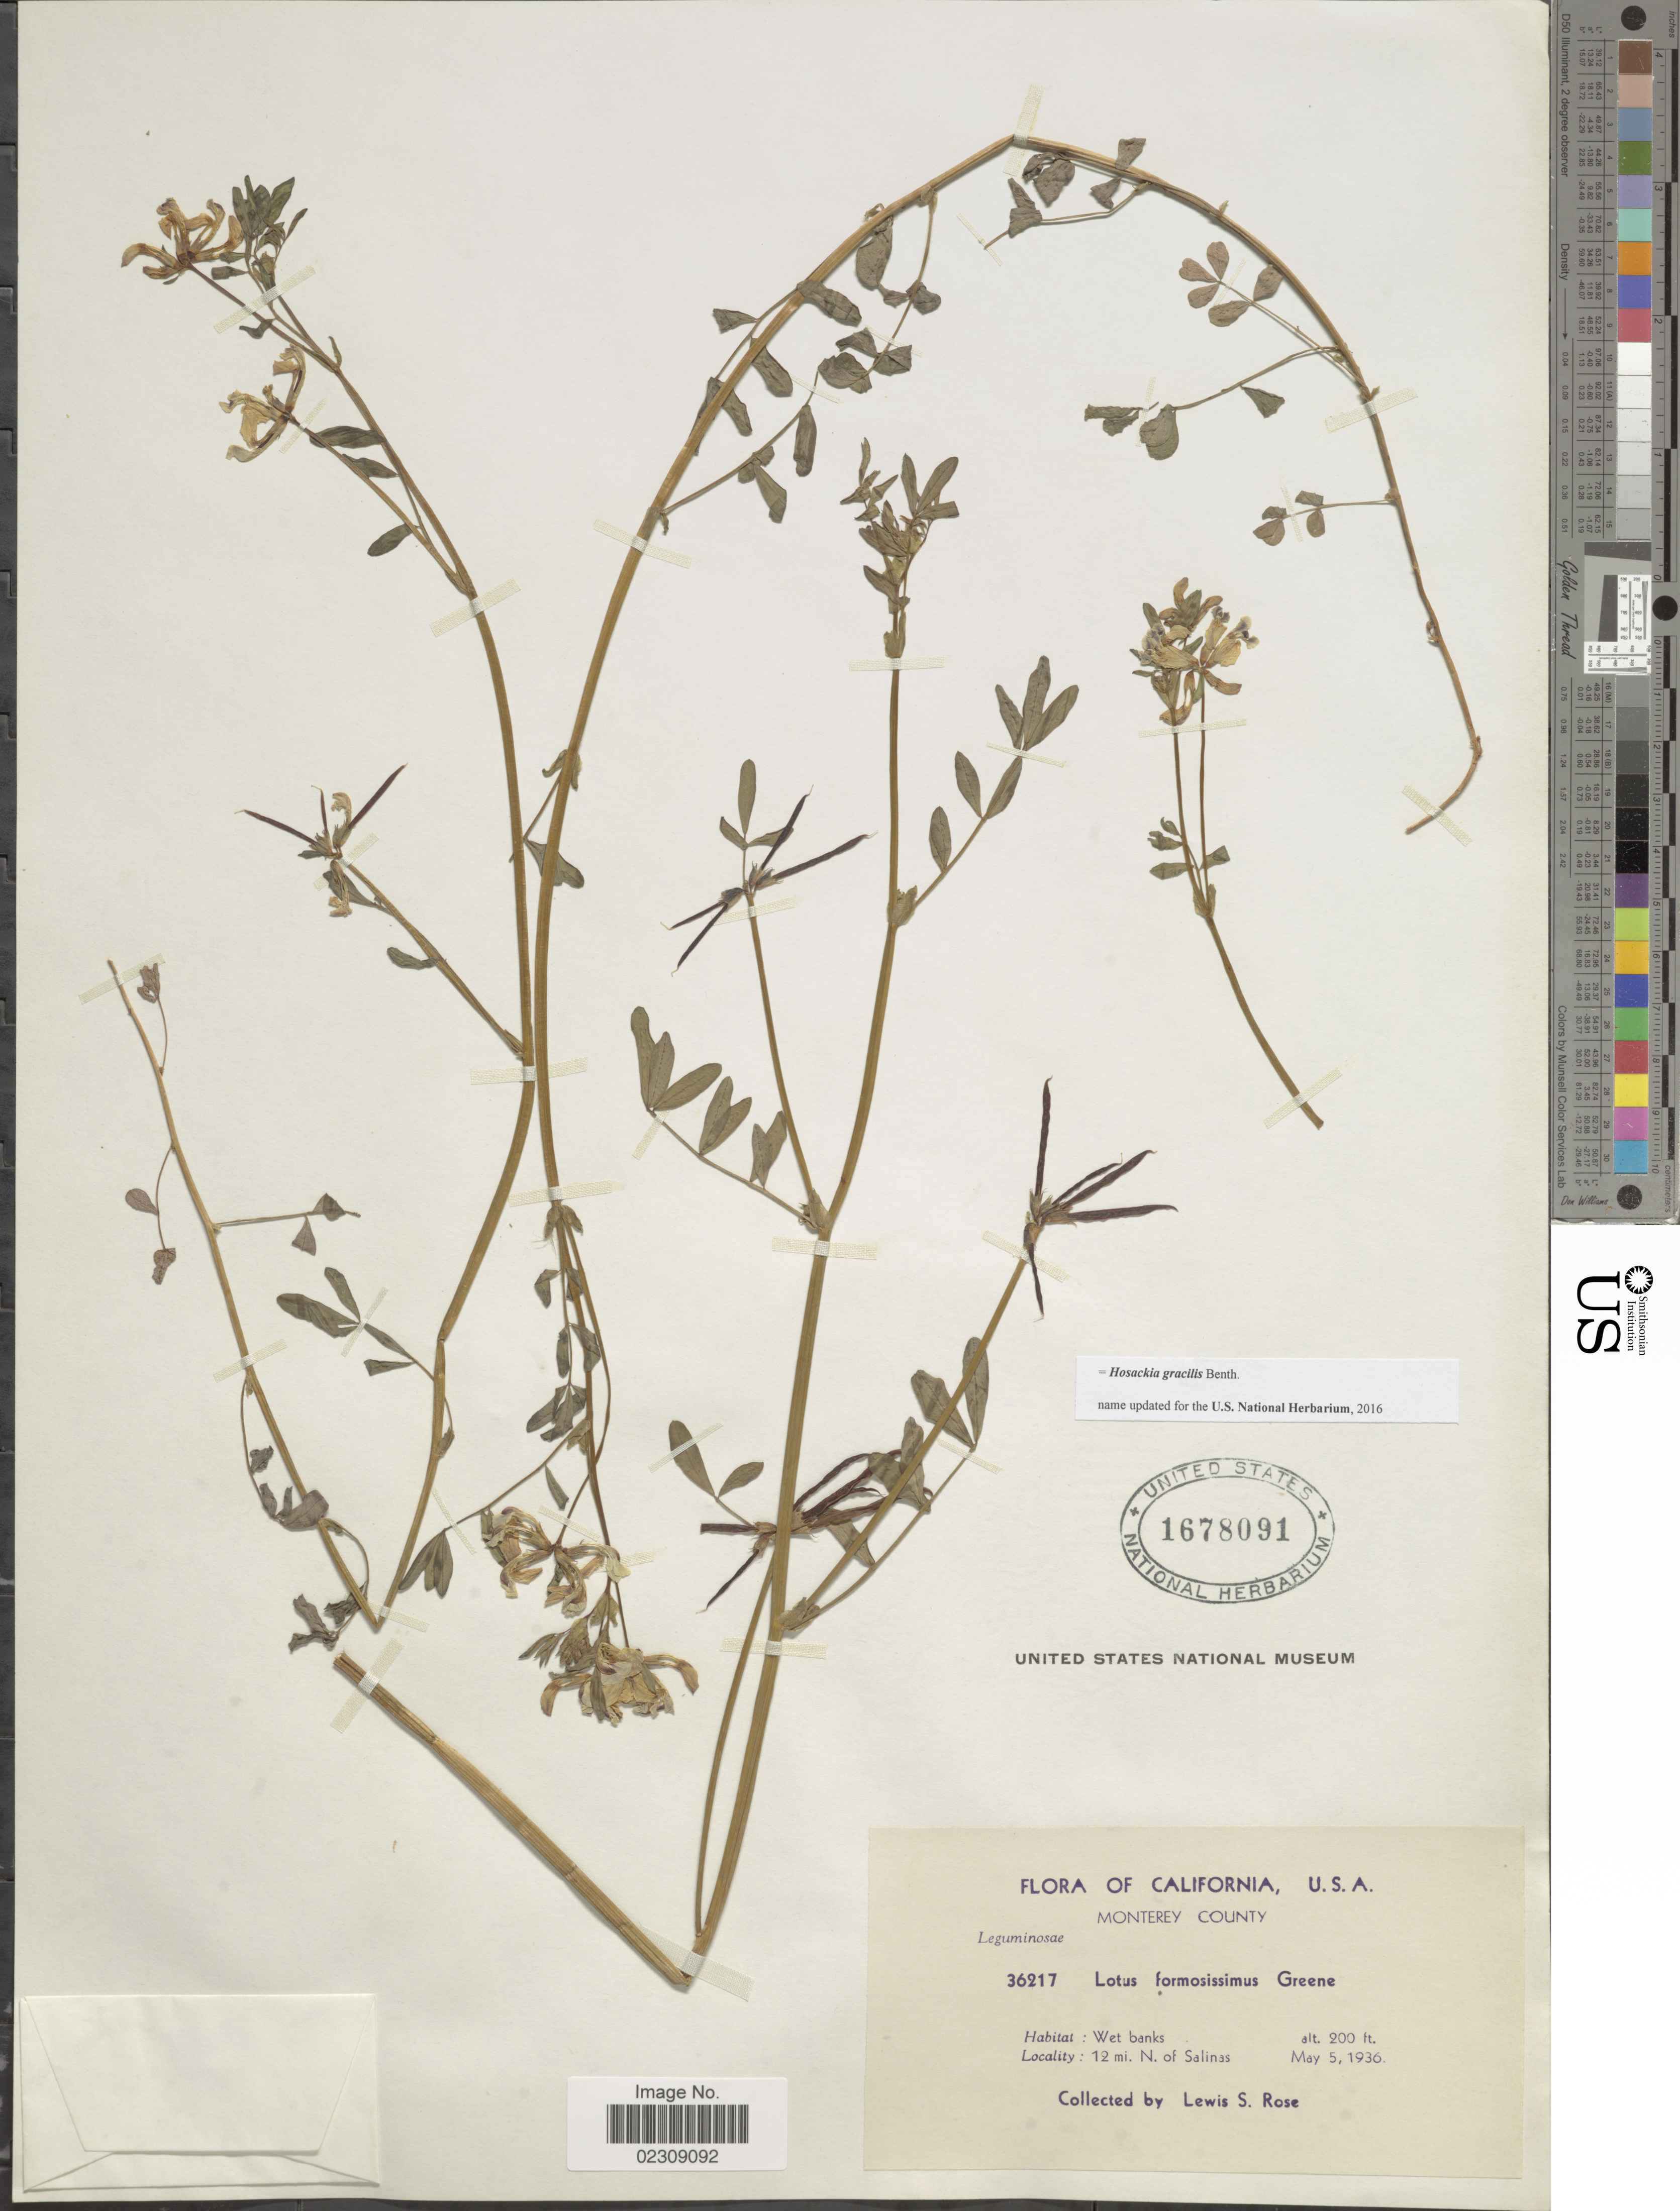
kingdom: Plantae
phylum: Tracheophyta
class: Magnoliopsida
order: Fabales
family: Fabaceae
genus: Hosackia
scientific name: Hosackia gracilis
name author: Benth.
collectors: L. S. Rose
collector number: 36217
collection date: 1936-05-05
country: United States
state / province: California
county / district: Monterey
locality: Monterey County. 12 mi. N. of Salinas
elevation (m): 61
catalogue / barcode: US 1678091